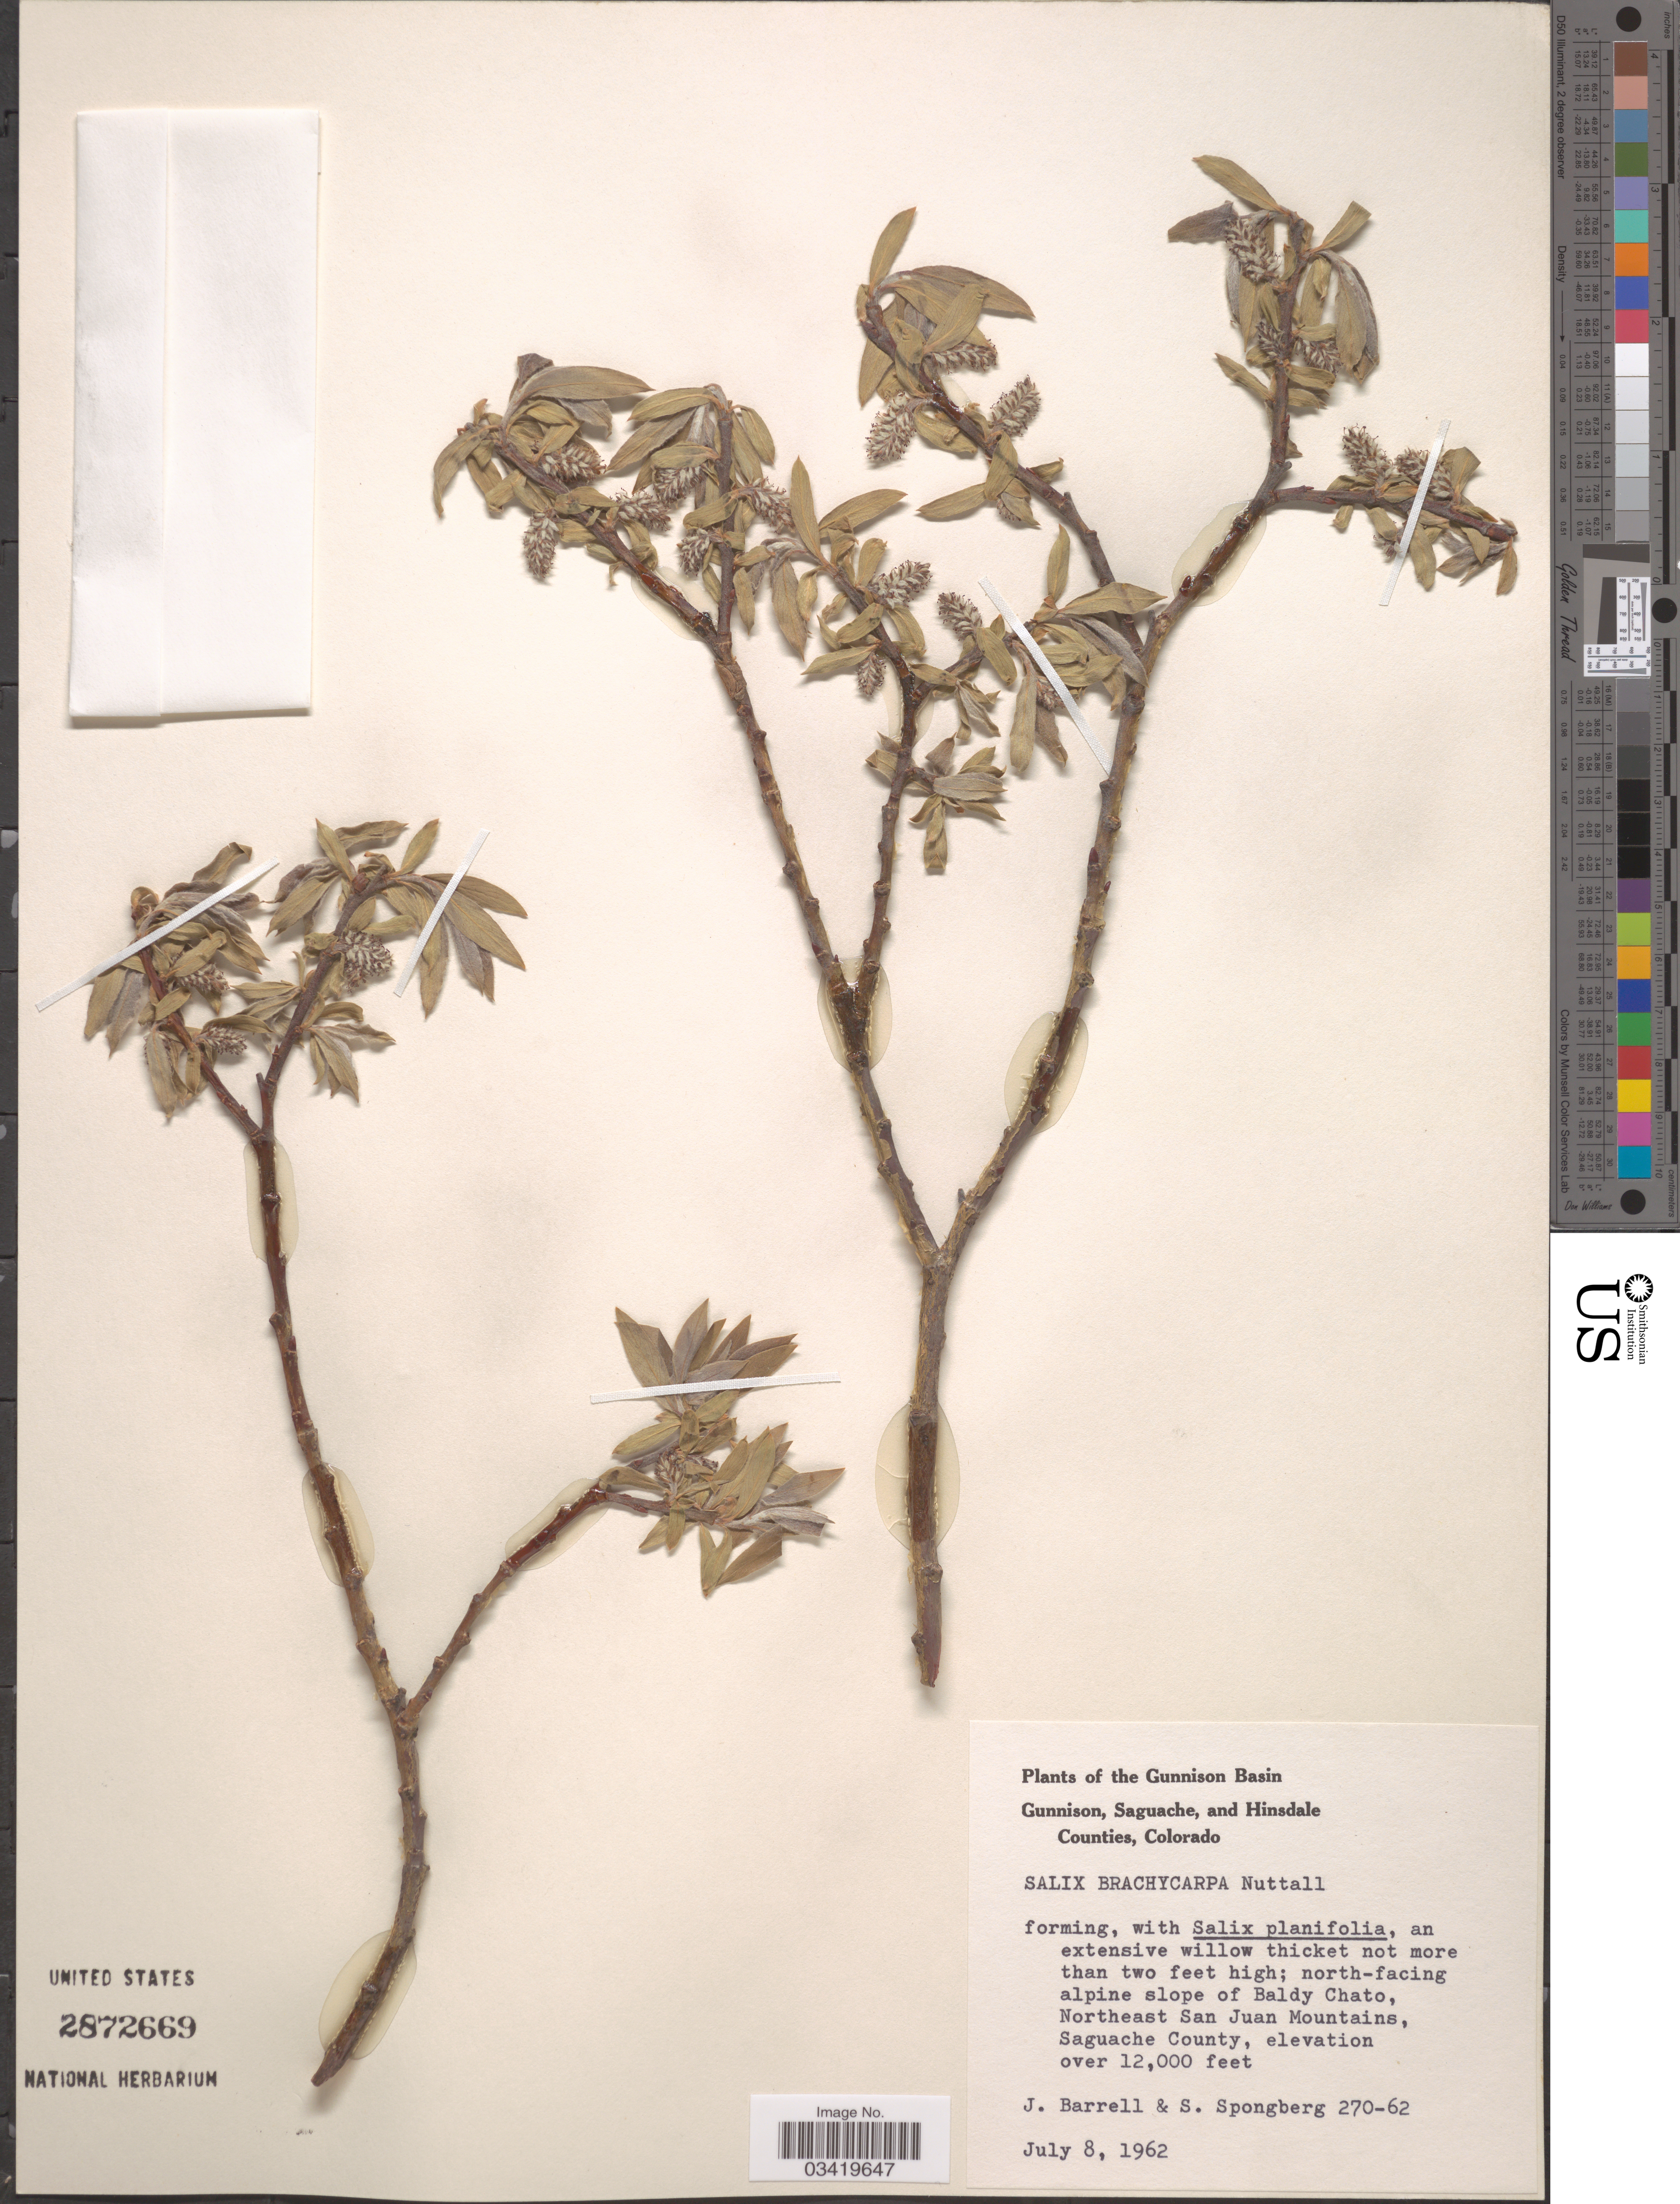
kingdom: Plantae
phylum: Tracheophyta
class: Magnoliopsida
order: Malpighiales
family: Salicaceae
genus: Salix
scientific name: Salix brachycarpa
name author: Nutt.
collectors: J. Barrell & S. A.Spongberg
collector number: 270-62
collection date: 1962-07-08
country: United States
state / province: Colorado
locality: The Gunnison Basin. North-facing alpine slope of Baldy Chato, Northeast San Juan Mountains, Saguache County.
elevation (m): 3658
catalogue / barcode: US 2872669